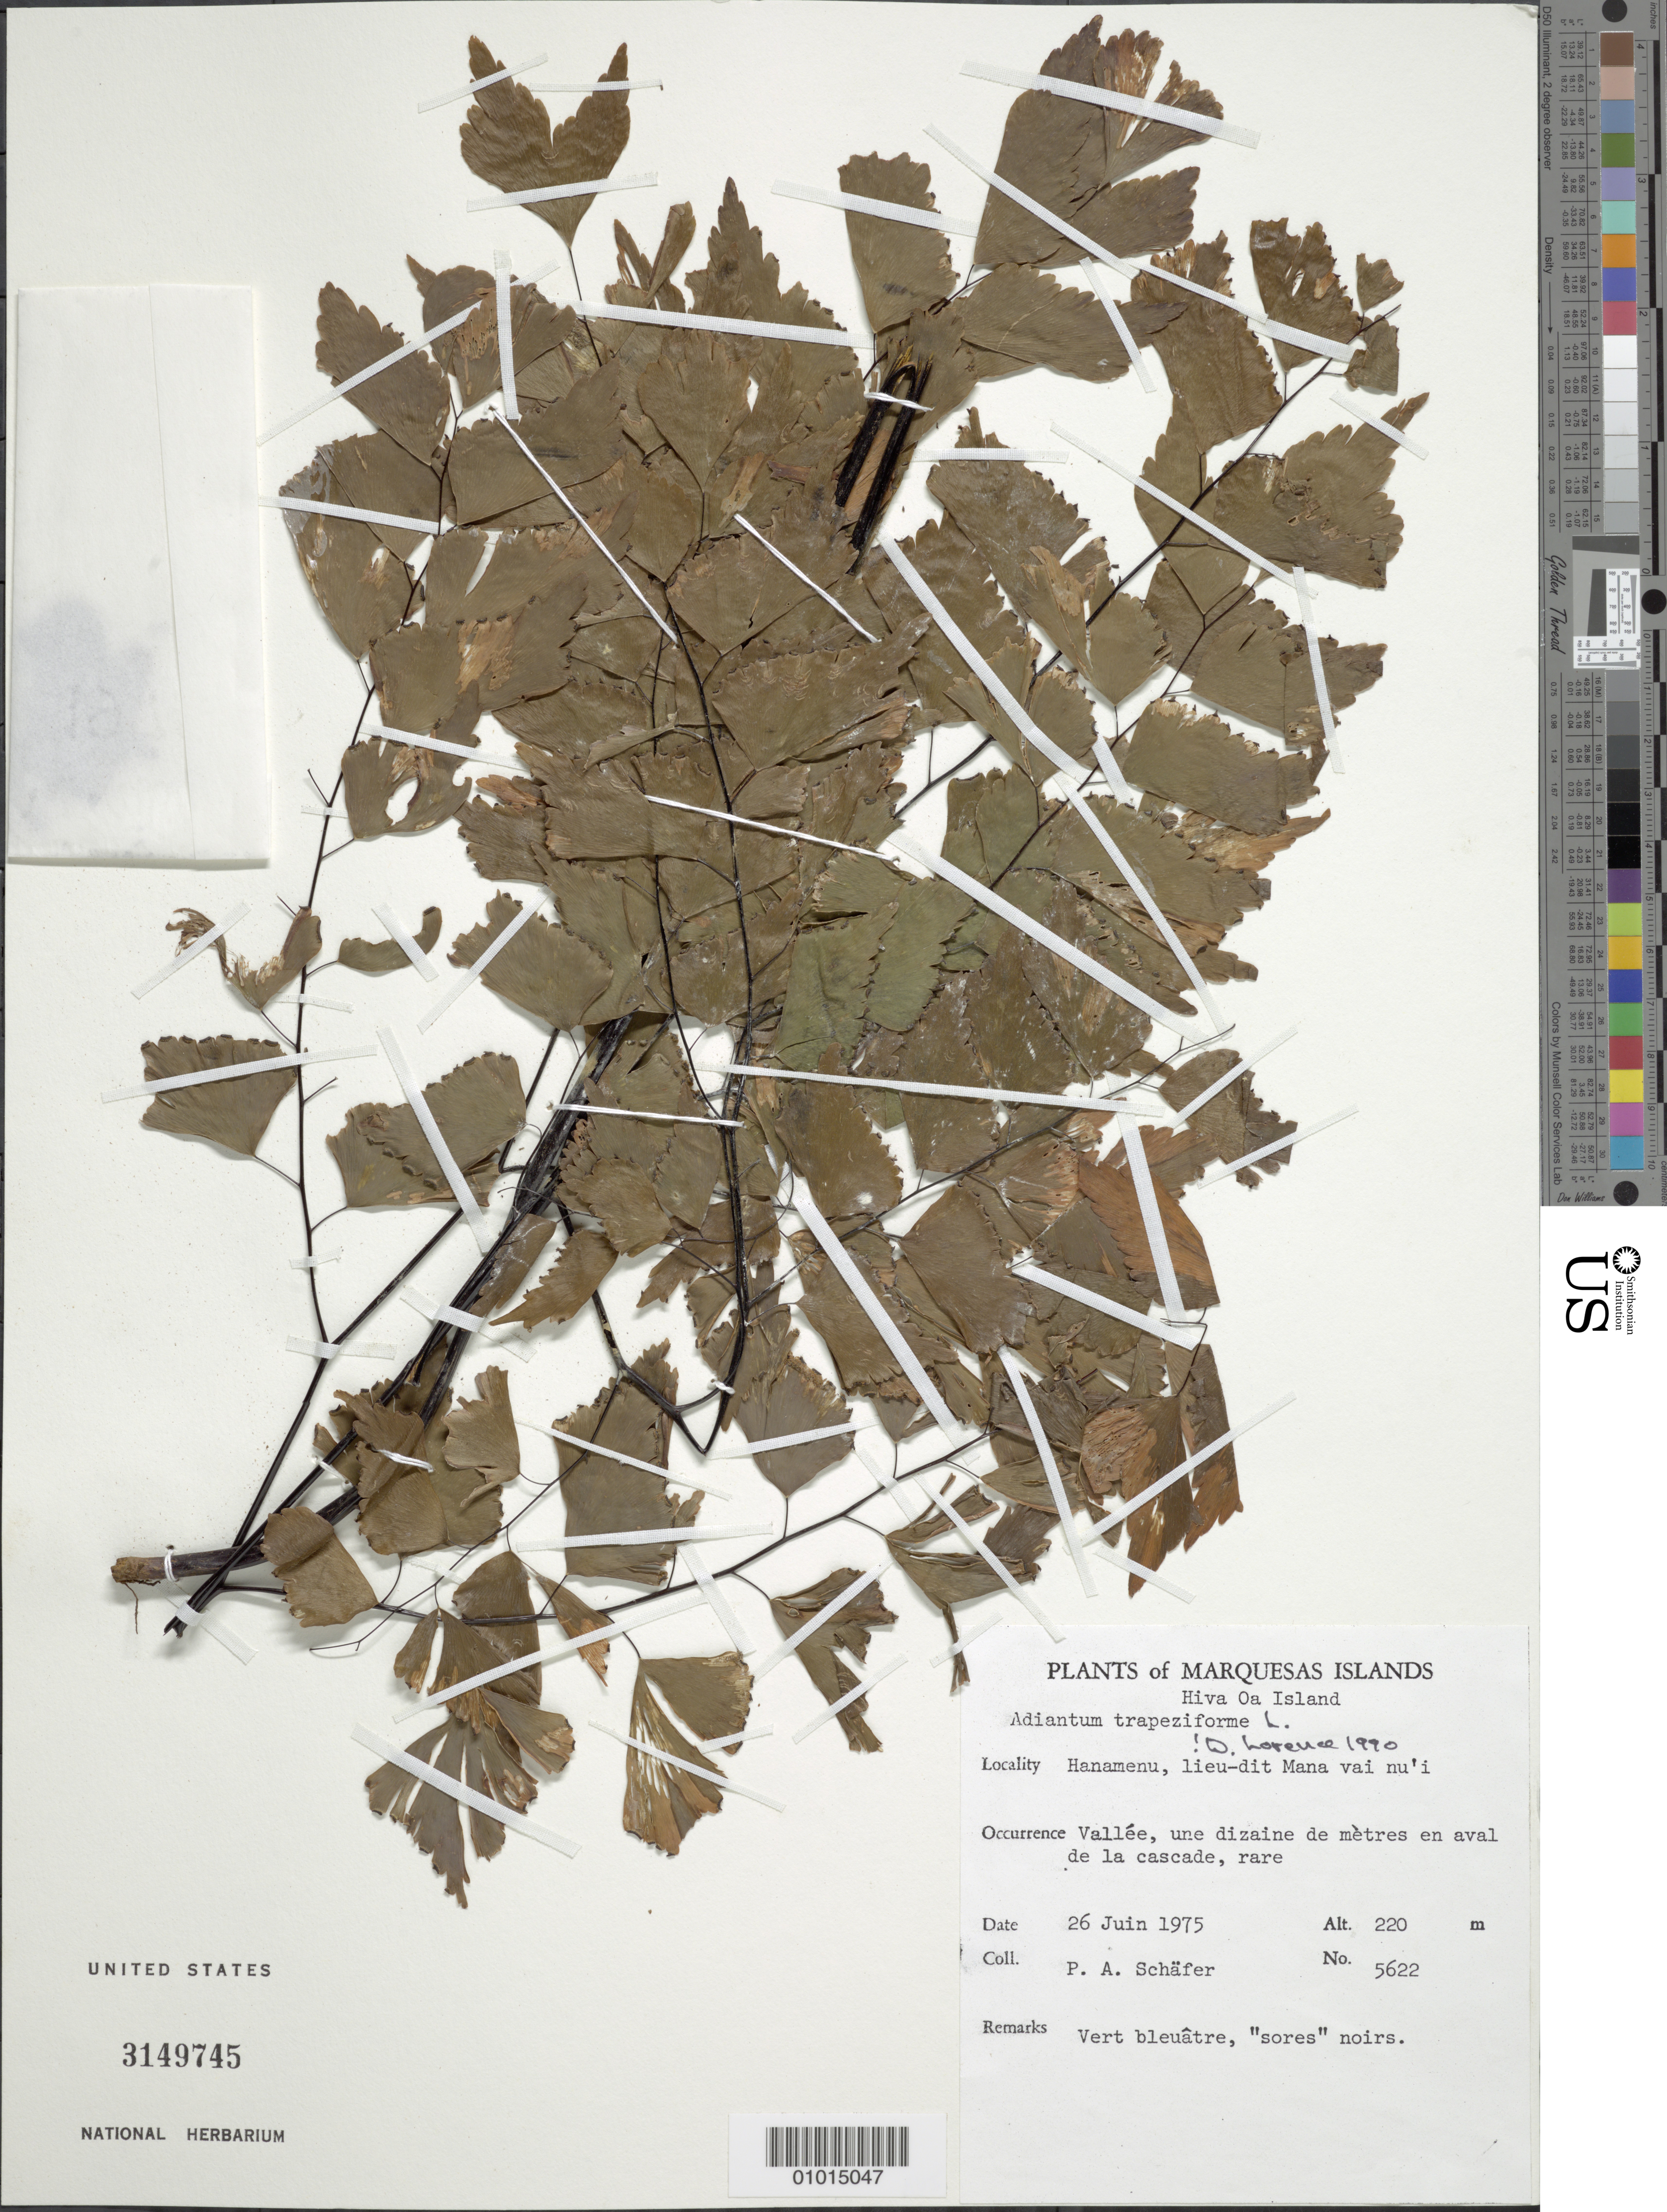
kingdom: Plantae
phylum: Tracheophyta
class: Polypodiopsida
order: Polypodiales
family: Pteridaceae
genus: Adiantum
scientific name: Adiantum trapeziforme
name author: L.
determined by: Lorence, David H., (PTBG), National Tropical Botanical Garden (UNITED STATES)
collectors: P. A. Schäfer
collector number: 5622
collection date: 1975-06-26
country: French Polynesia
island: Hiva Oa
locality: Hanamenu, lieu-dit Mana vai nu'i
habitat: Vallée, une dizaine de mètres en aval de la cascade; rare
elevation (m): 220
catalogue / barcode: US 3149745